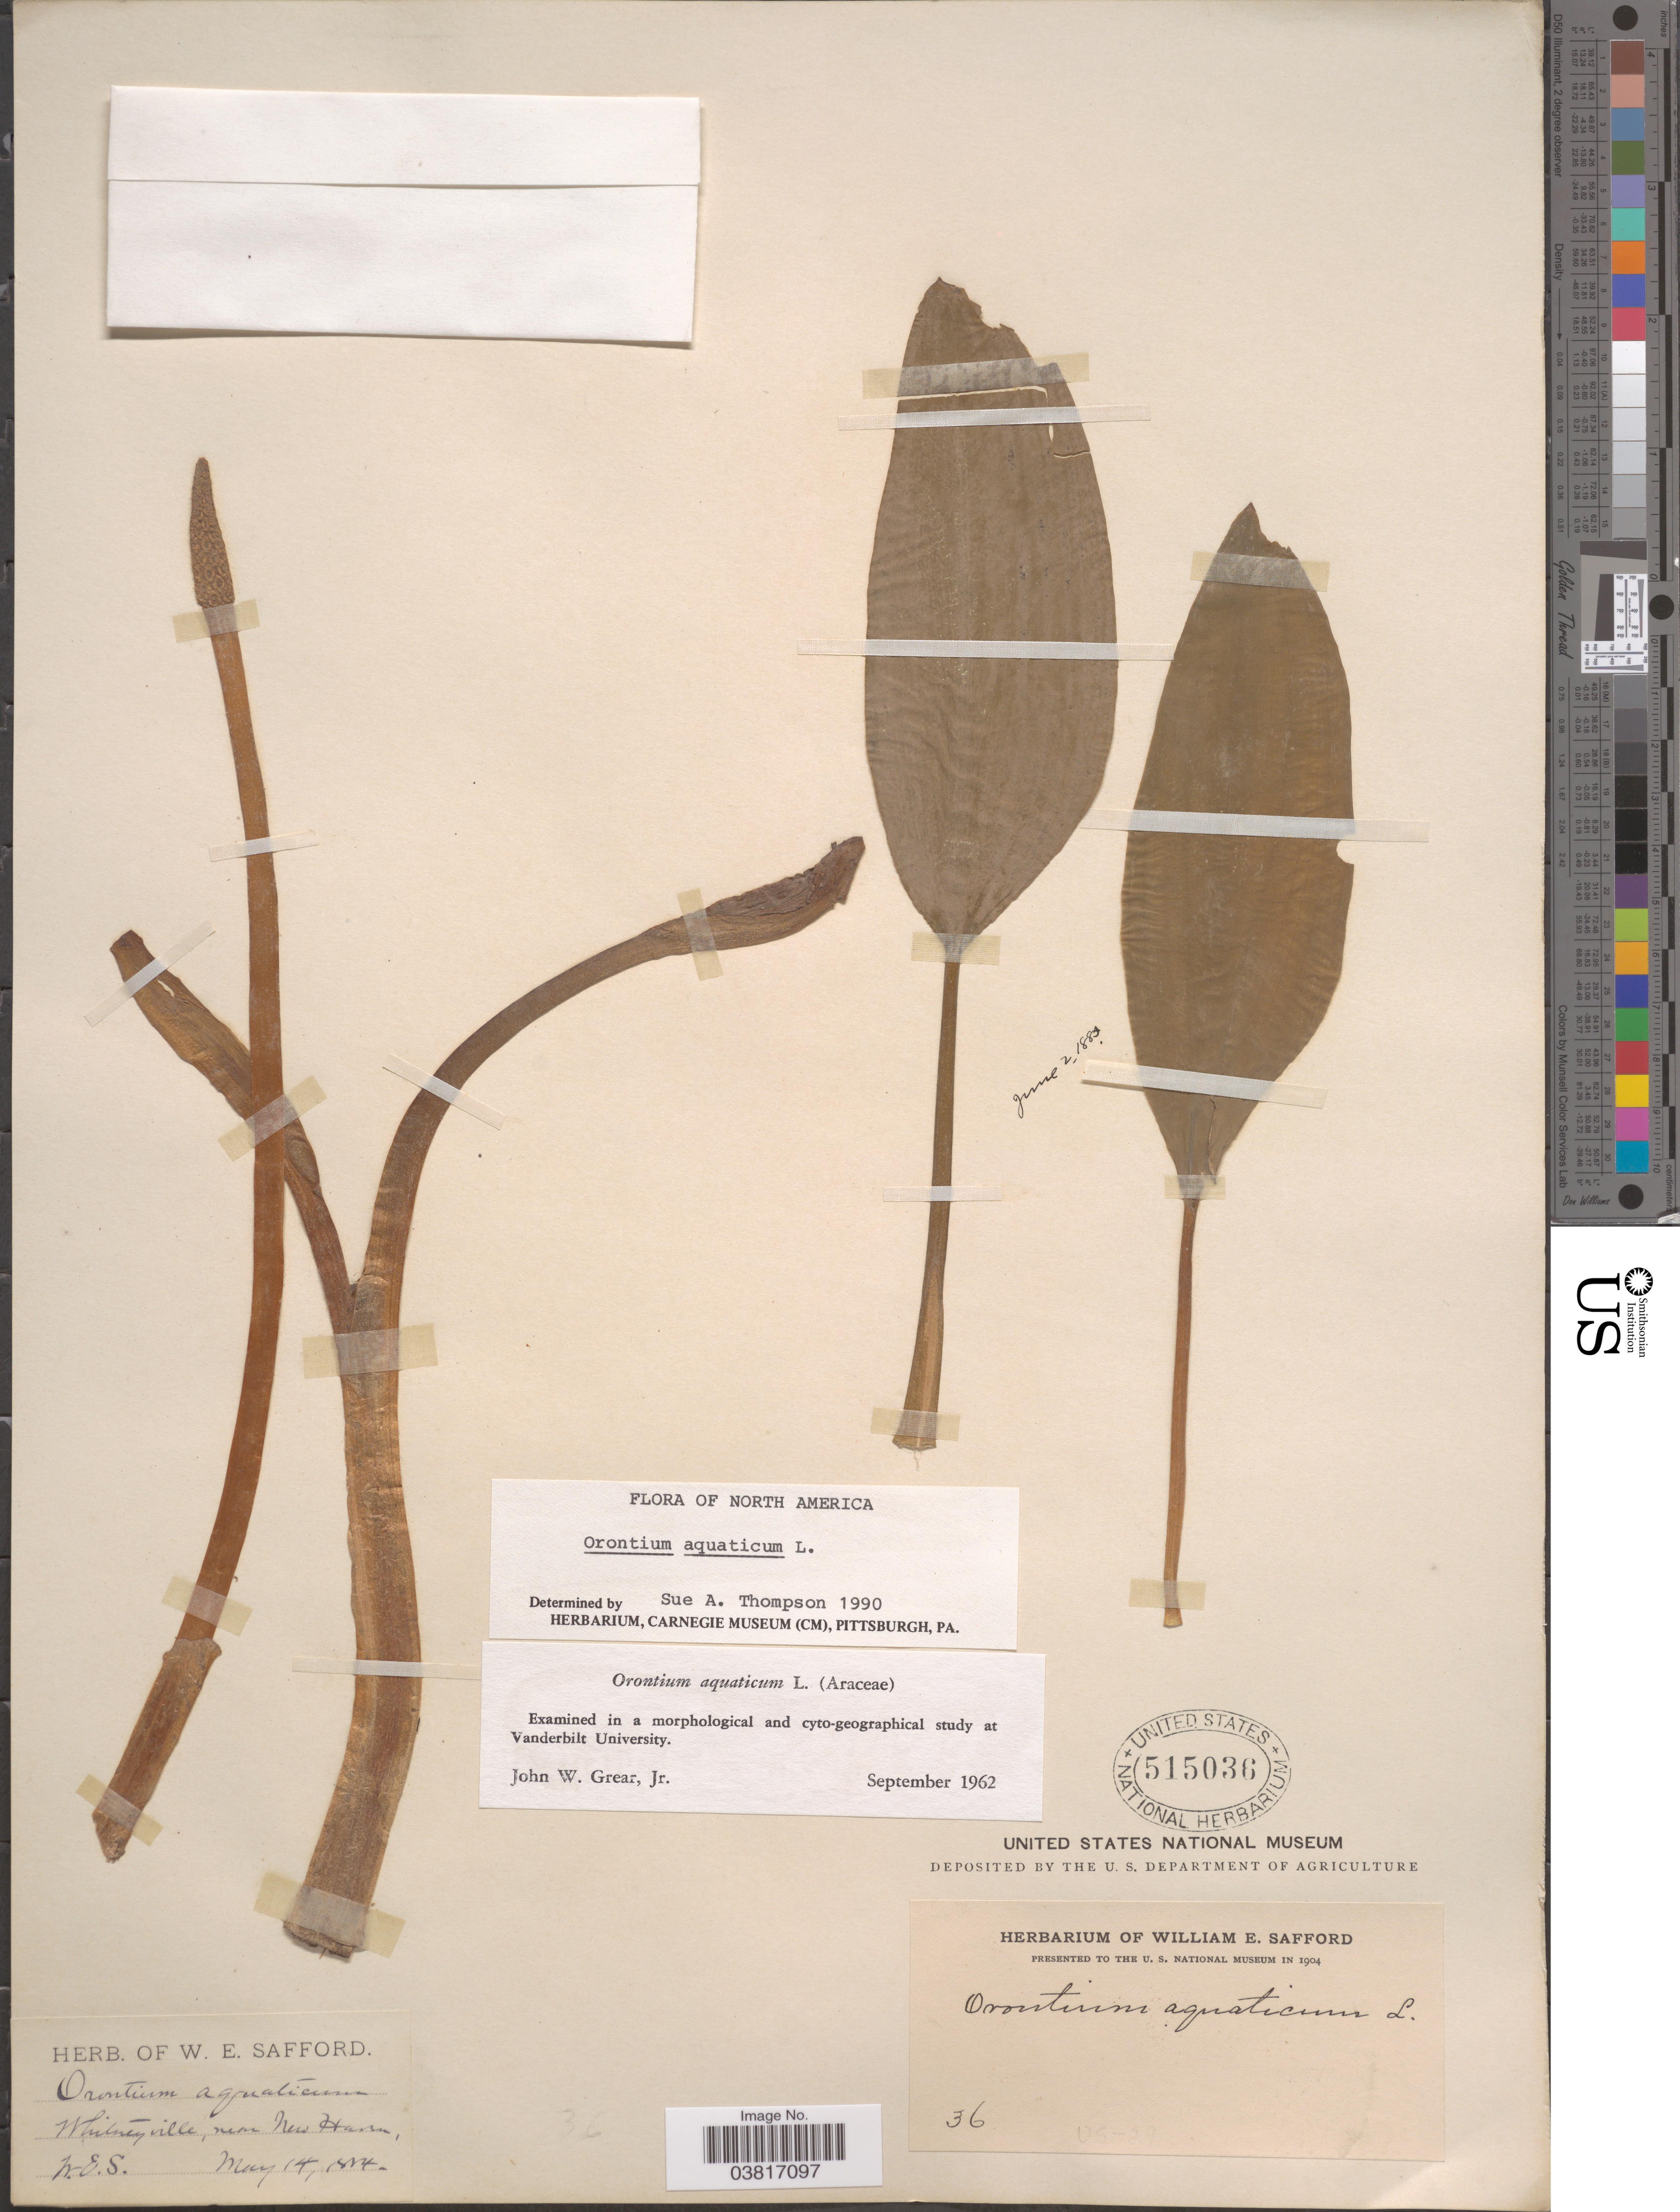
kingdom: Plantae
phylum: Tracheophyta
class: Liliopsida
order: Alismatales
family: Araceae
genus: Orontium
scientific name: Orontium aquaticum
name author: L.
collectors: W. E. Safford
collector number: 36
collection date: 1814-05-14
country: United States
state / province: Connecticut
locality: Whitney ville, near New Haven.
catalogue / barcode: US 515036